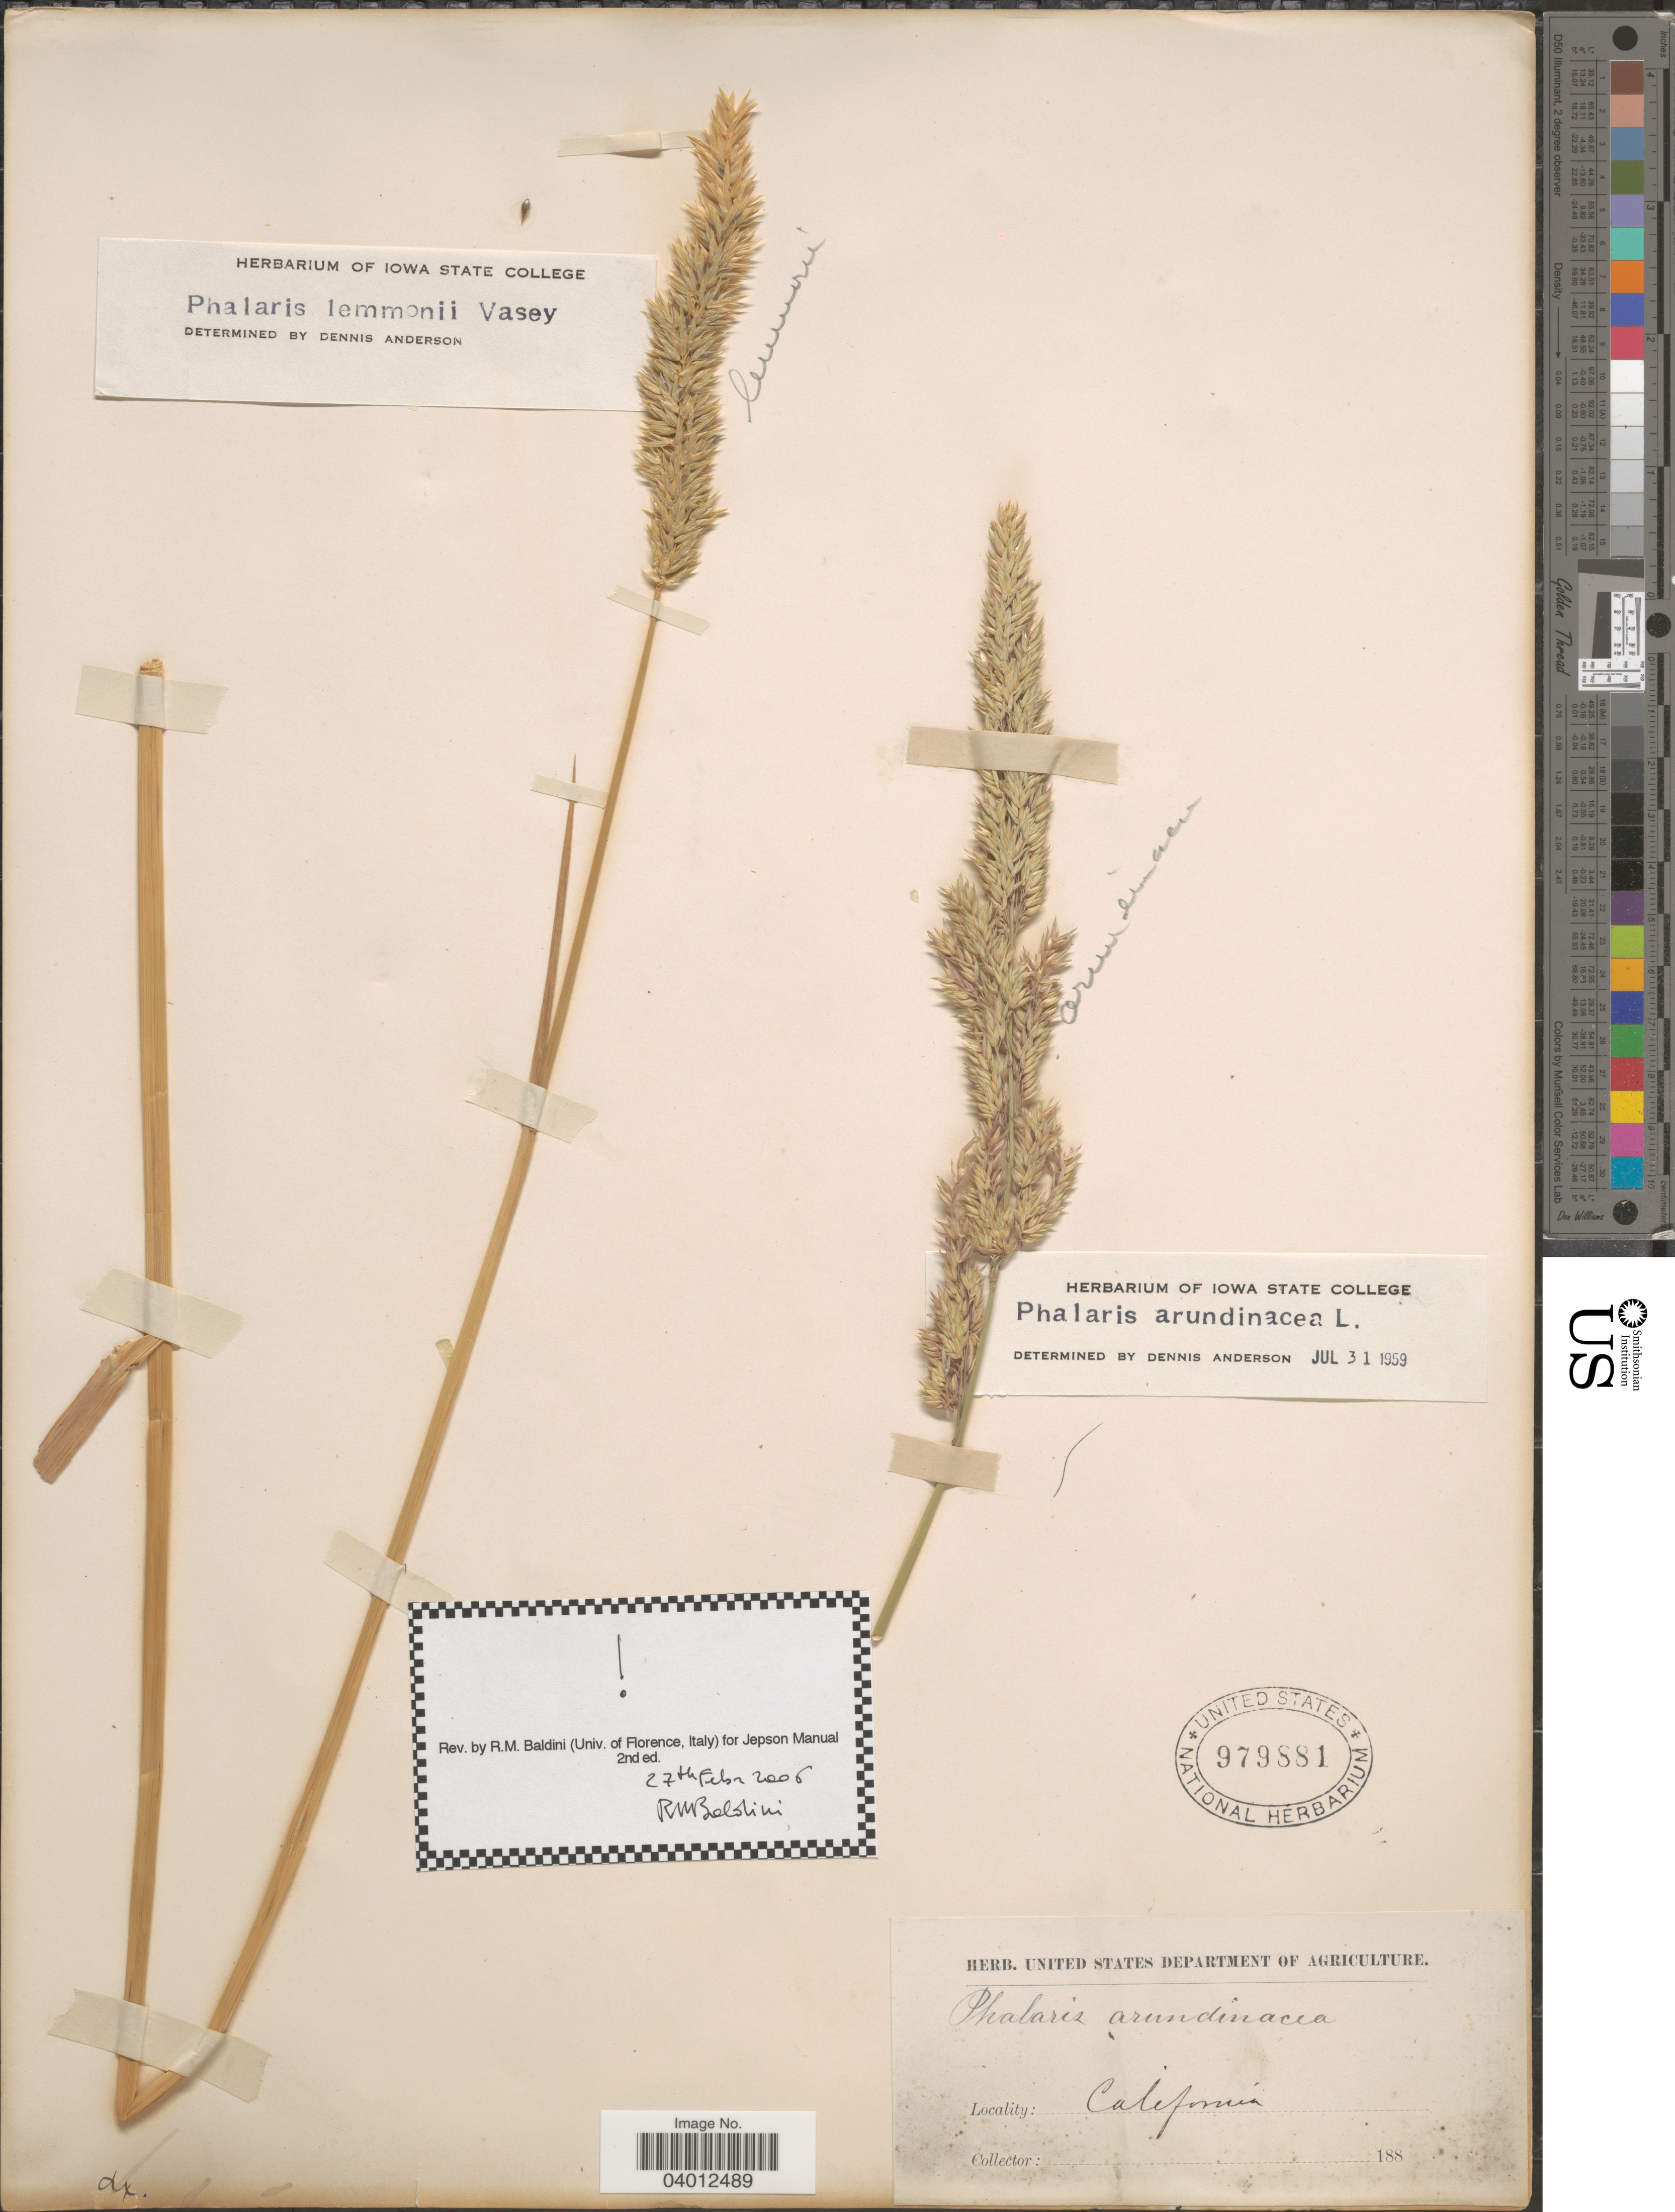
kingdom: Plantae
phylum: Tracheophyta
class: Liliopsida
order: Poales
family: Poaceae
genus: Phalaris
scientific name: Phalaris arundinacea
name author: L.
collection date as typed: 188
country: United States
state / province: California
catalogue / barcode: US 979881